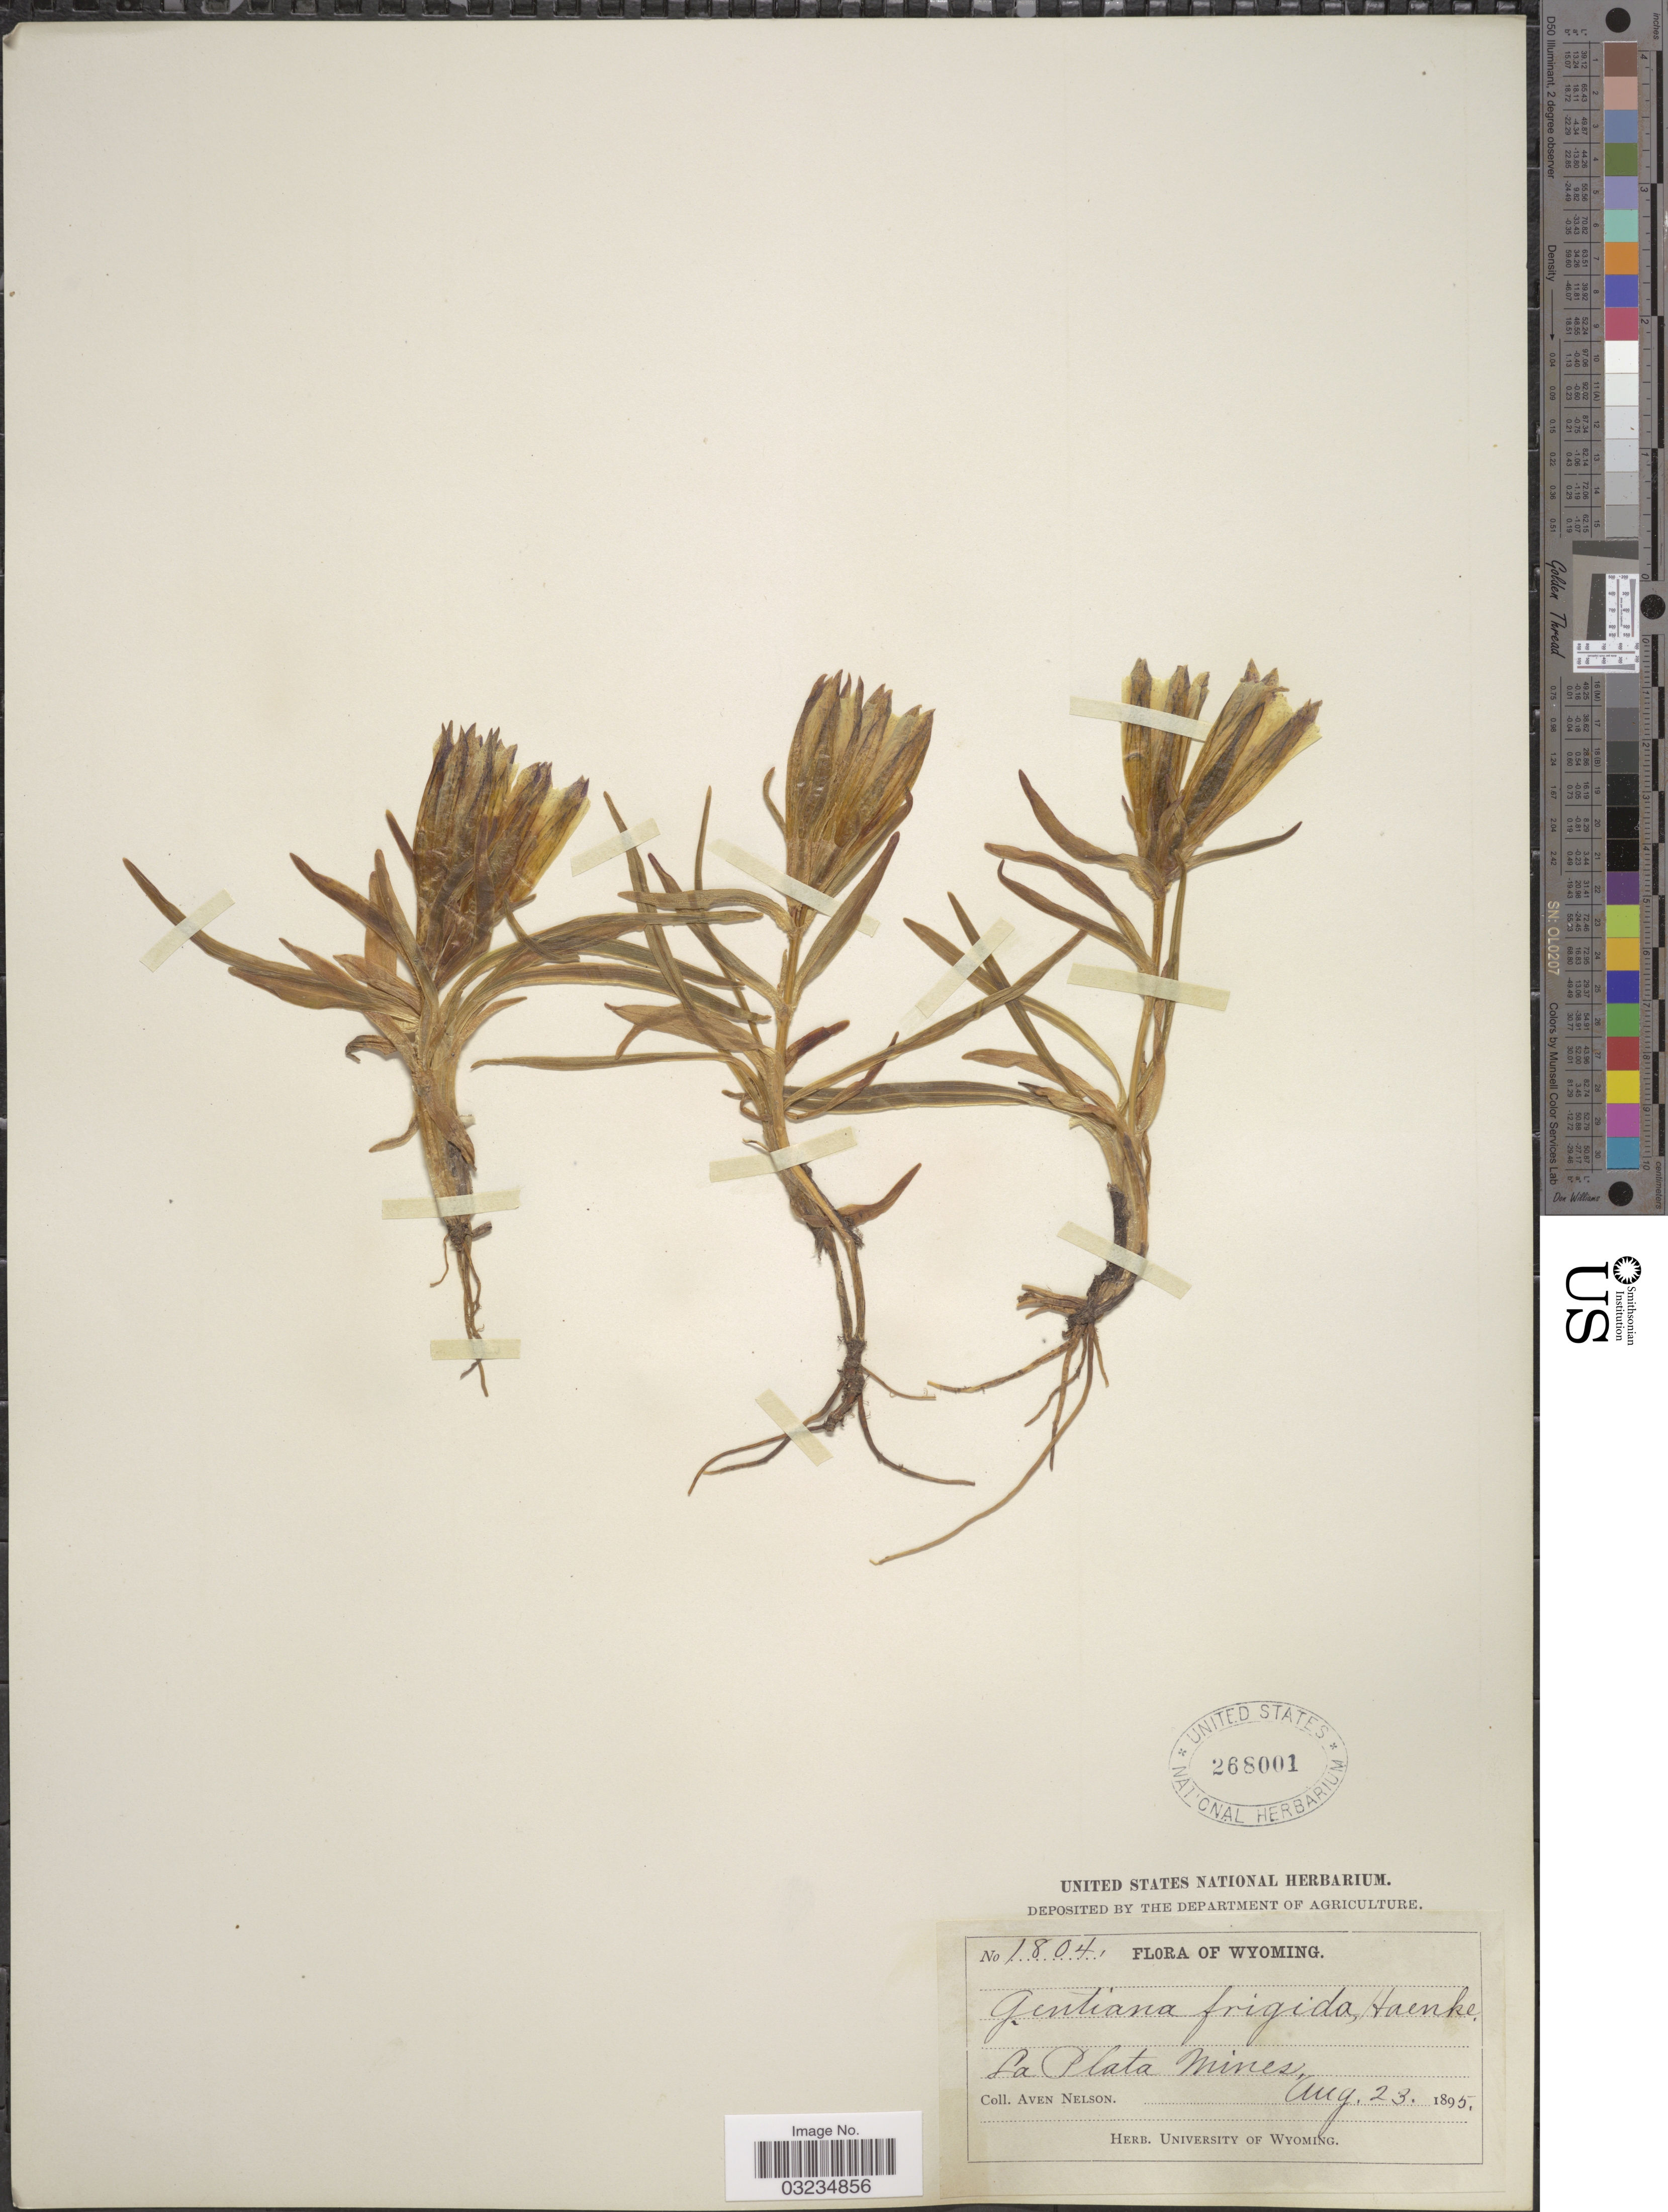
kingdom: Plantae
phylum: Tracheophyta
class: Magnoliopsida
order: Gentianales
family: Gentianaceae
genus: Gentiana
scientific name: Gentiana romanzovii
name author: Ledeb. ex Bunge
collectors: A. Nelson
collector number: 1804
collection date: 1895-08-23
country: United States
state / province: Wyoming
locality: La Plata Mines.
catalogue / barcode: US 268001